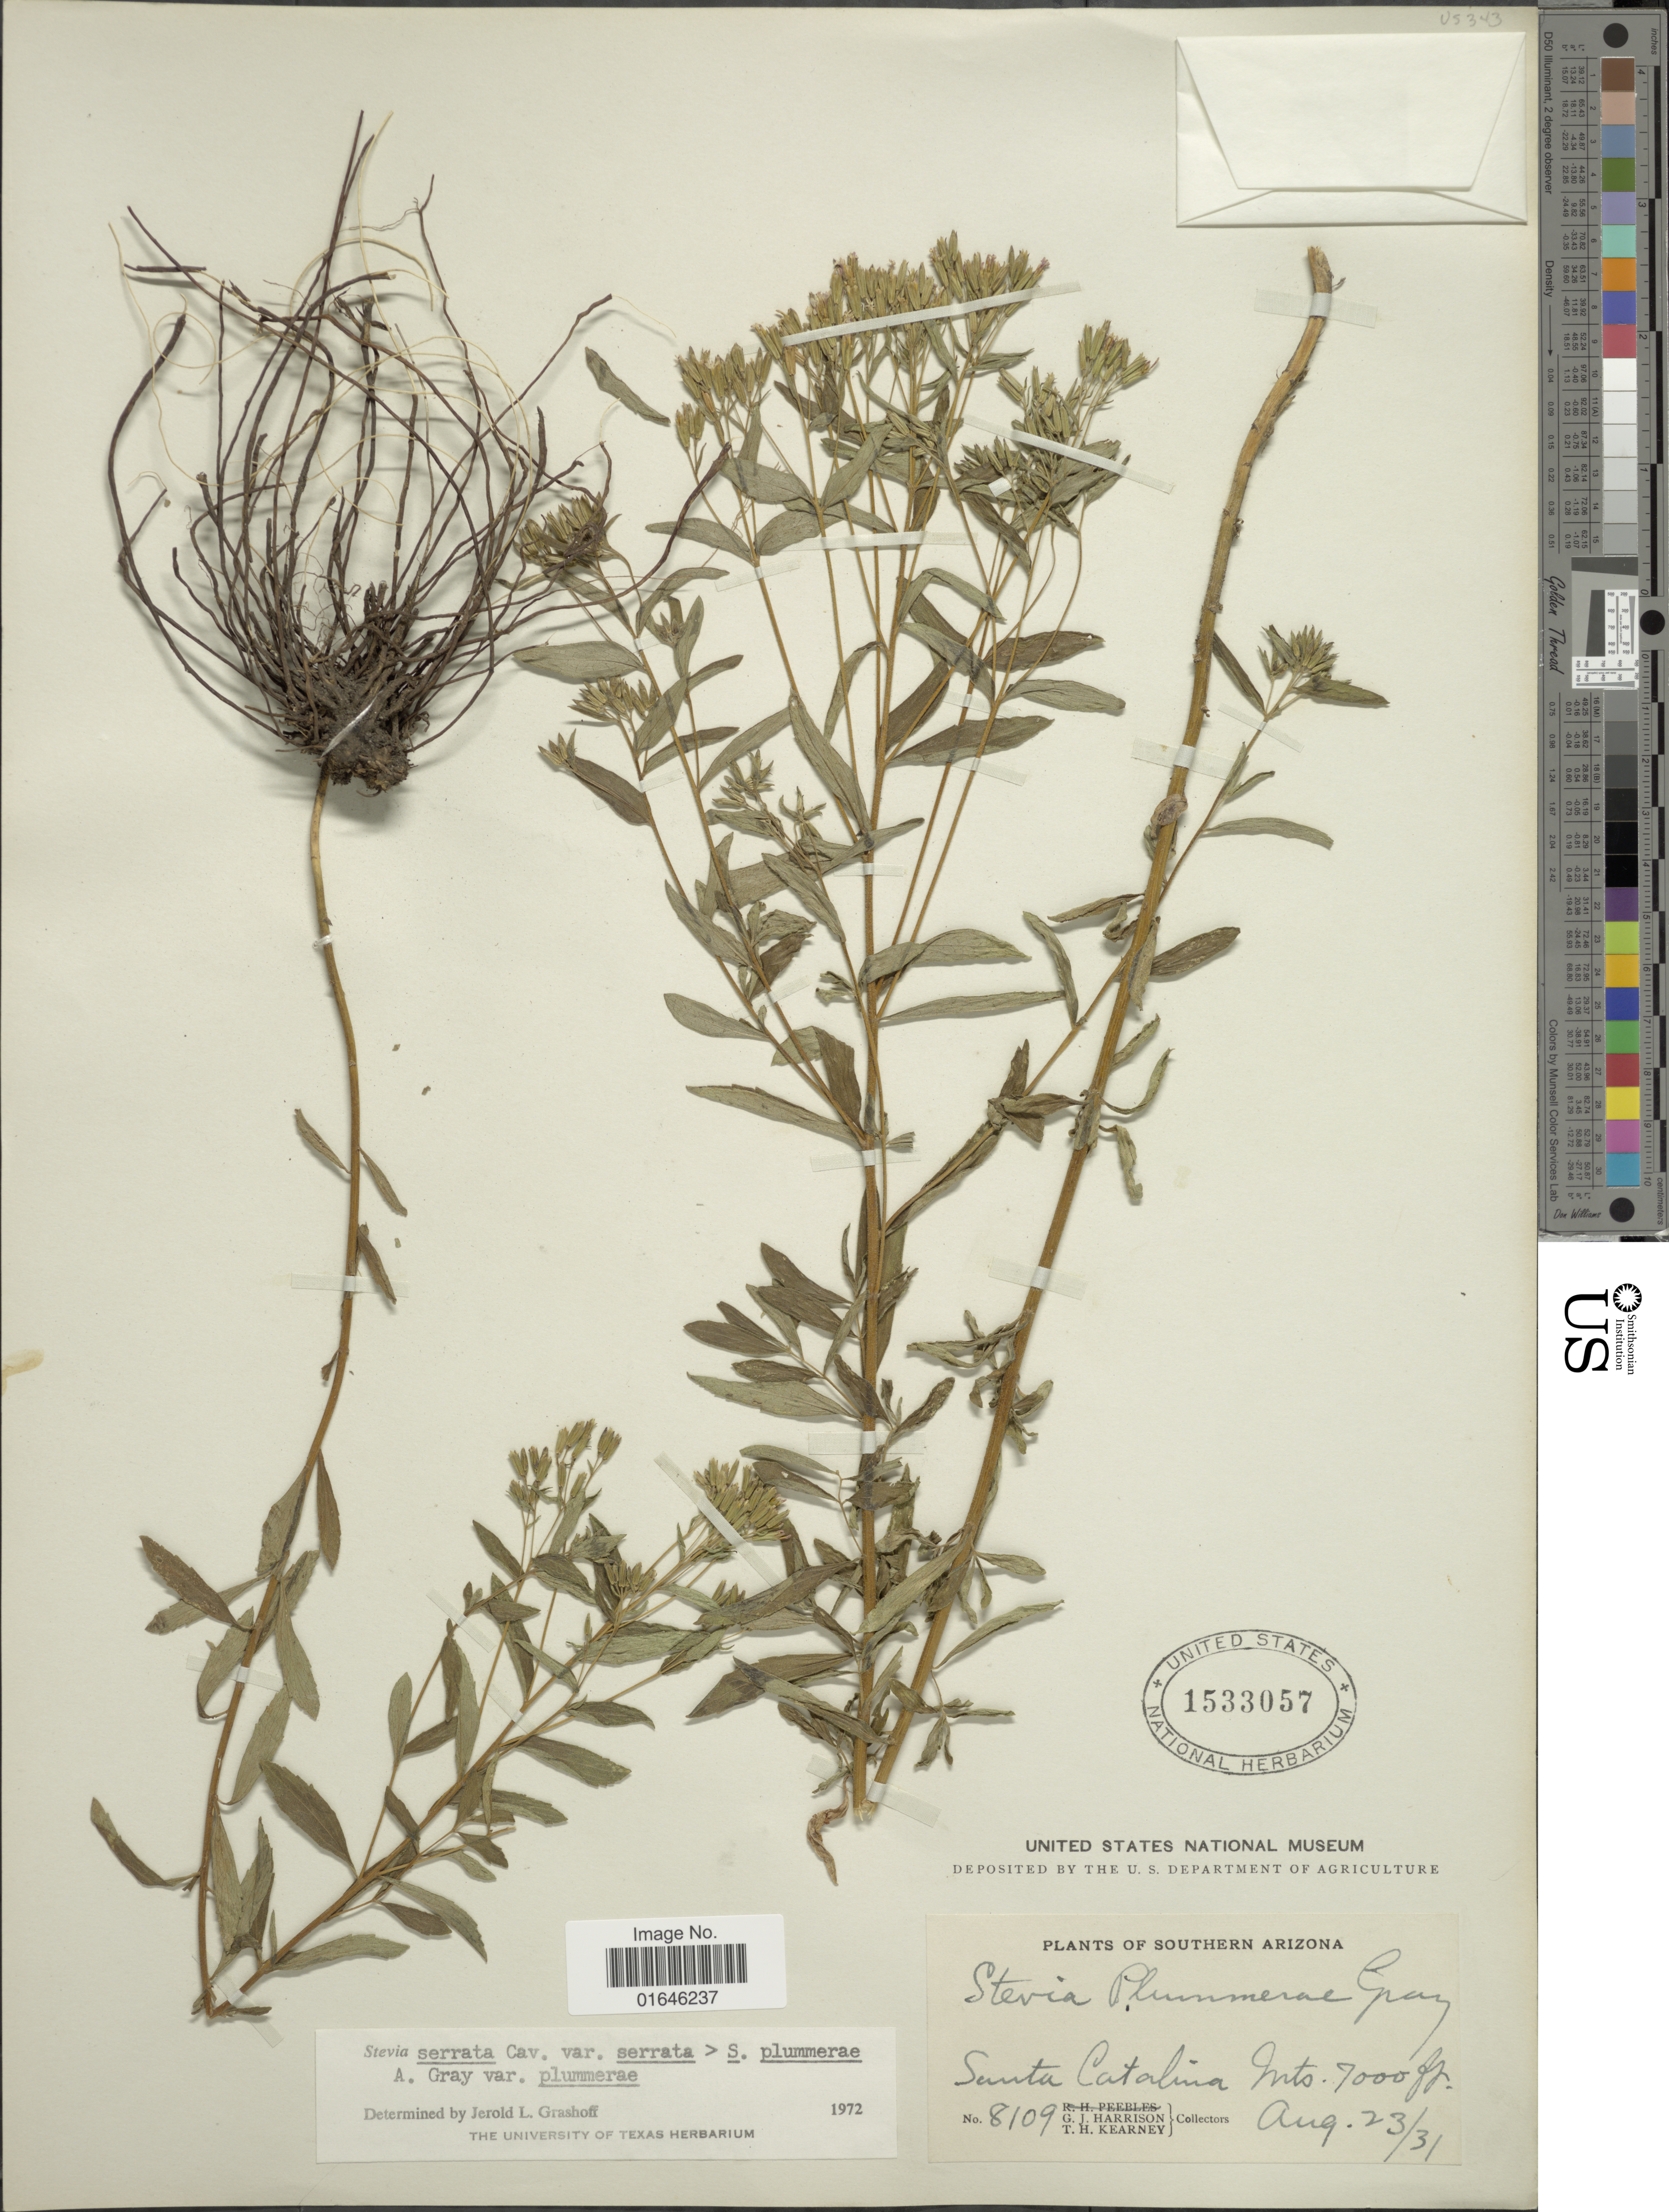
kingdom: Plantae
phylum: Tracheophyta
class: Magnoliopsida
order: Asterales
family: Asteraceae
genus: Stevia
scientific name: Stevia serrata x S. plummerae A. Gray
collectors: G. J. Harrison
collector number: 8109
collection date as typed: Transcribed d/m/y: 23/8/31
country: United States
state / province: Arizona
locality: Southern Arizona, Santa Catalina Mts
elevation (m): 2134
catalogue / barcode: US 1533057